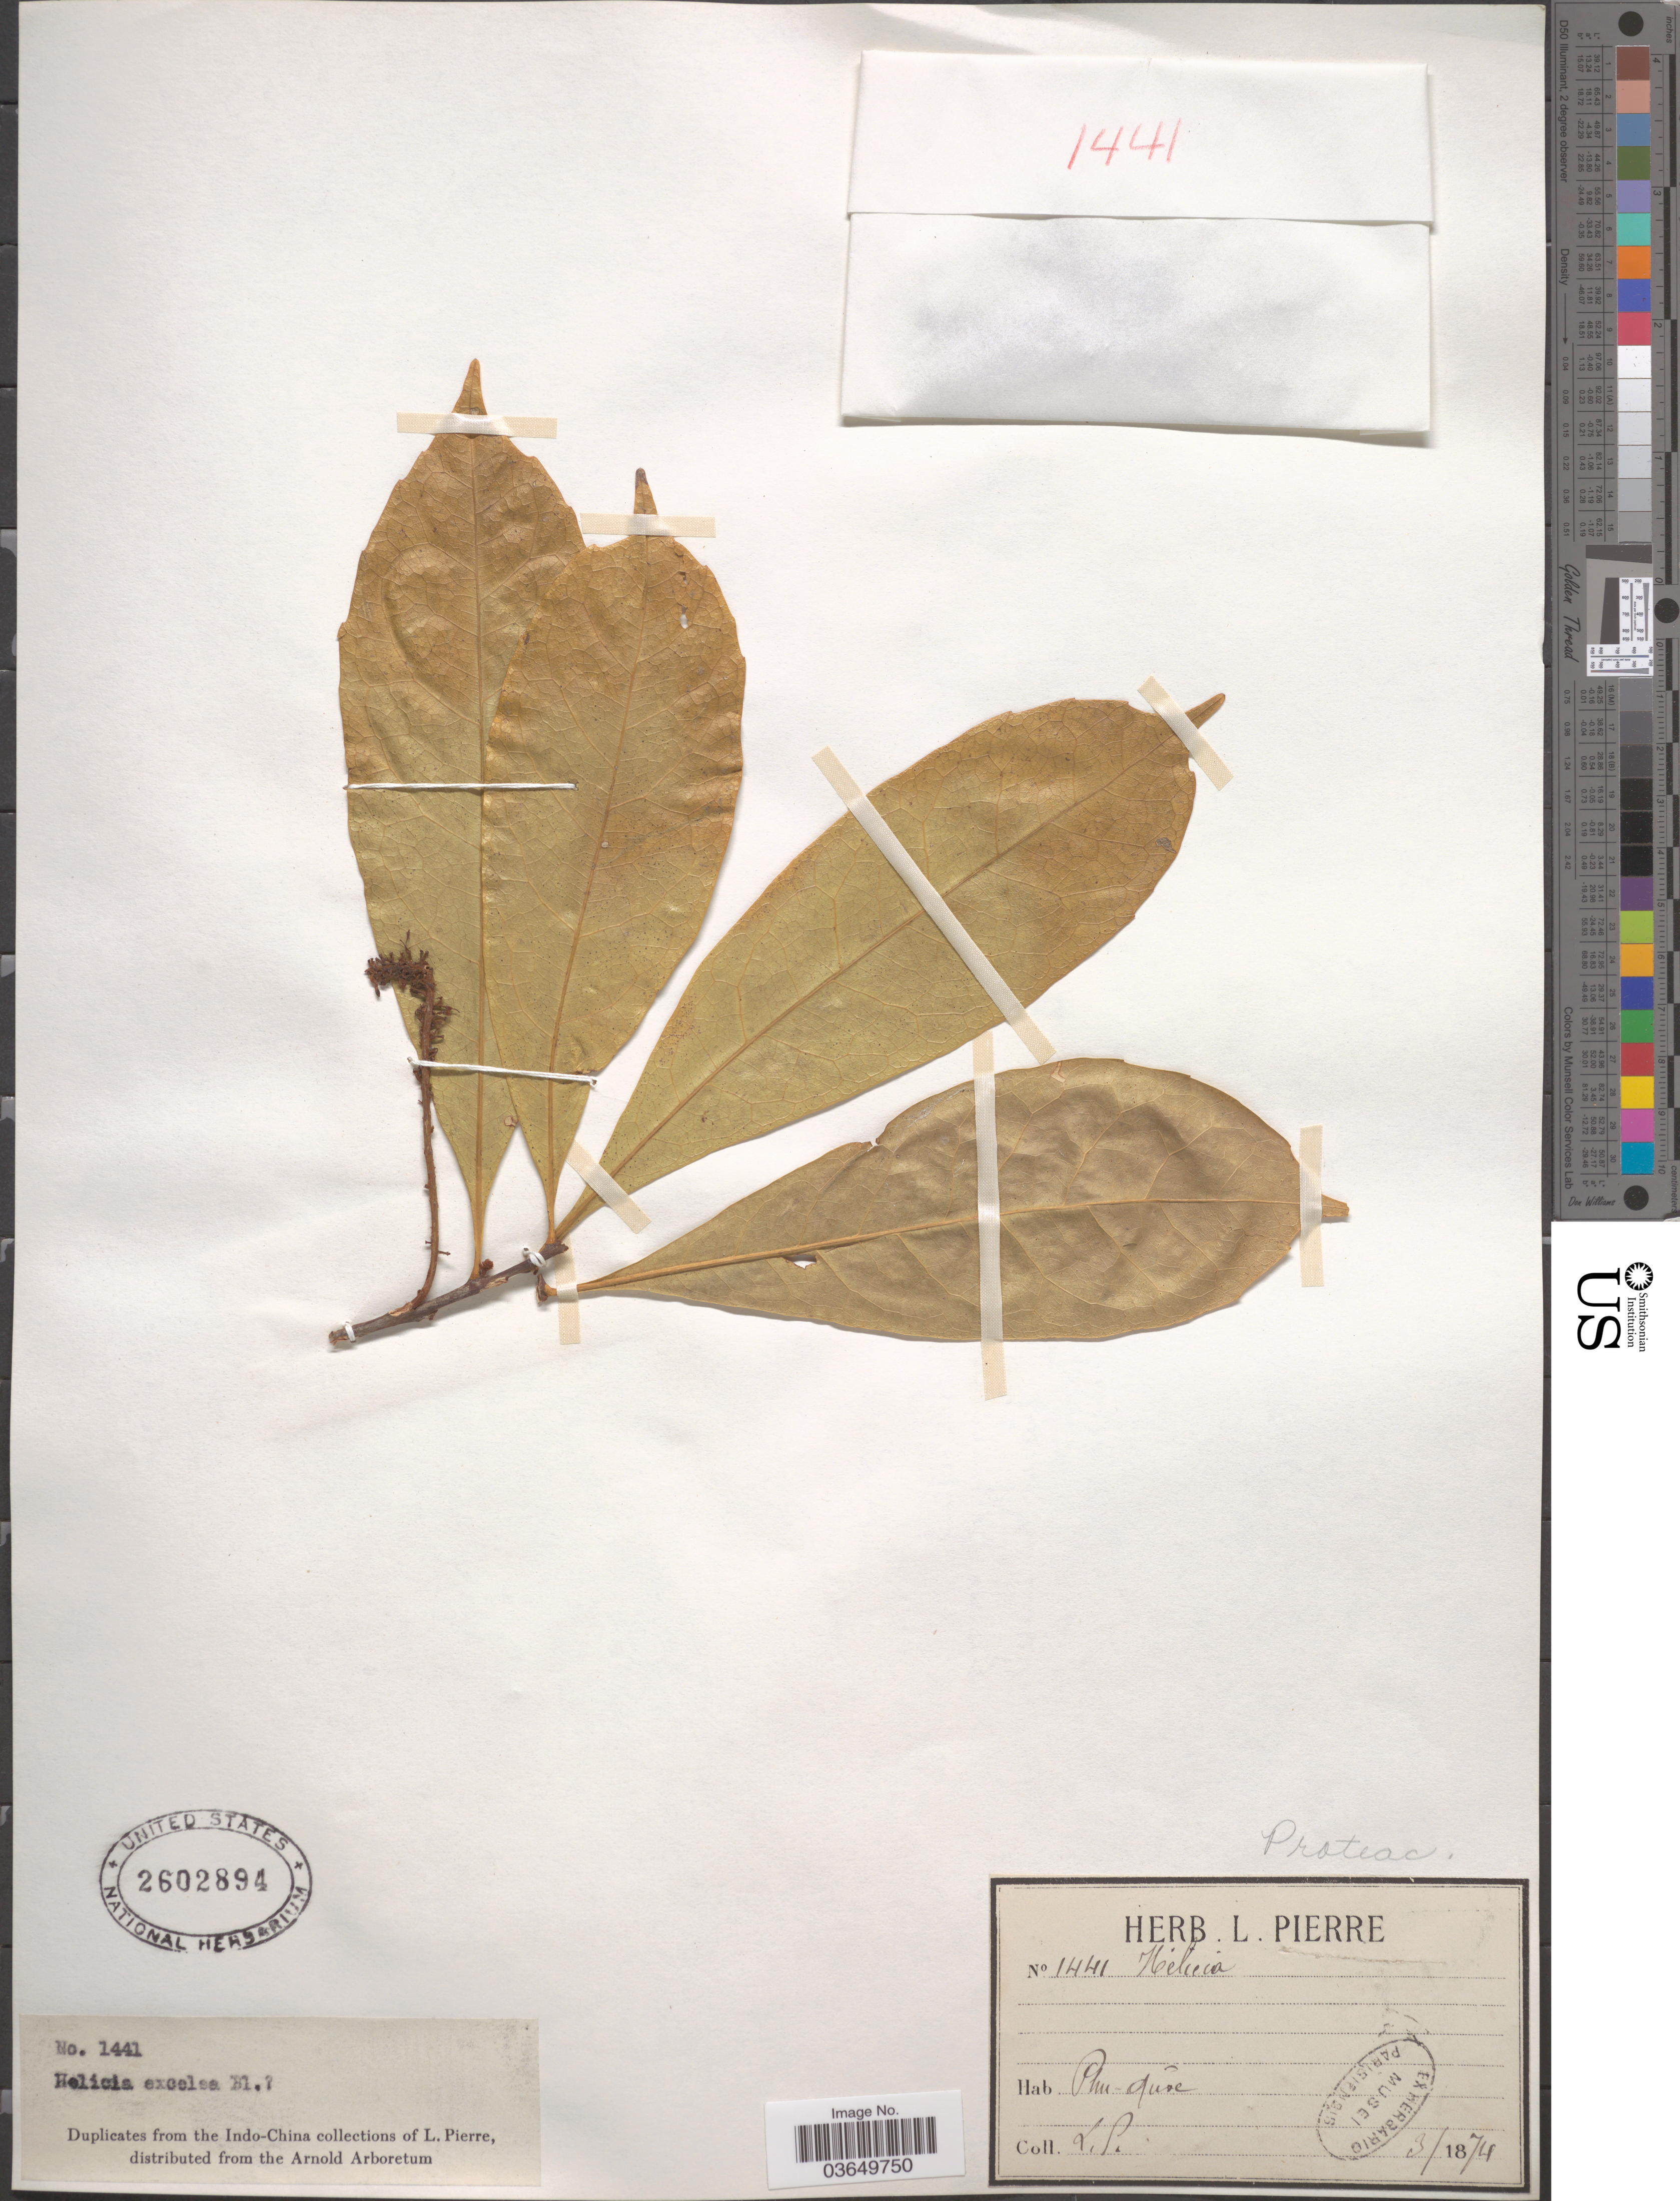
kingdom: Plantae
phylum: Tracheophyta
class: Magnoliopsida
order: Proteales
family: Proteaceae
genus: Helicia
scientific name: Helicia excelsa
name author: (Roxb.) Blume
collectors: L. Pierre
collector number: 1441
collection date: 1874-03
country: Vietnam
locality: Phu Quoc.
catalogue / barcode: US 2602894